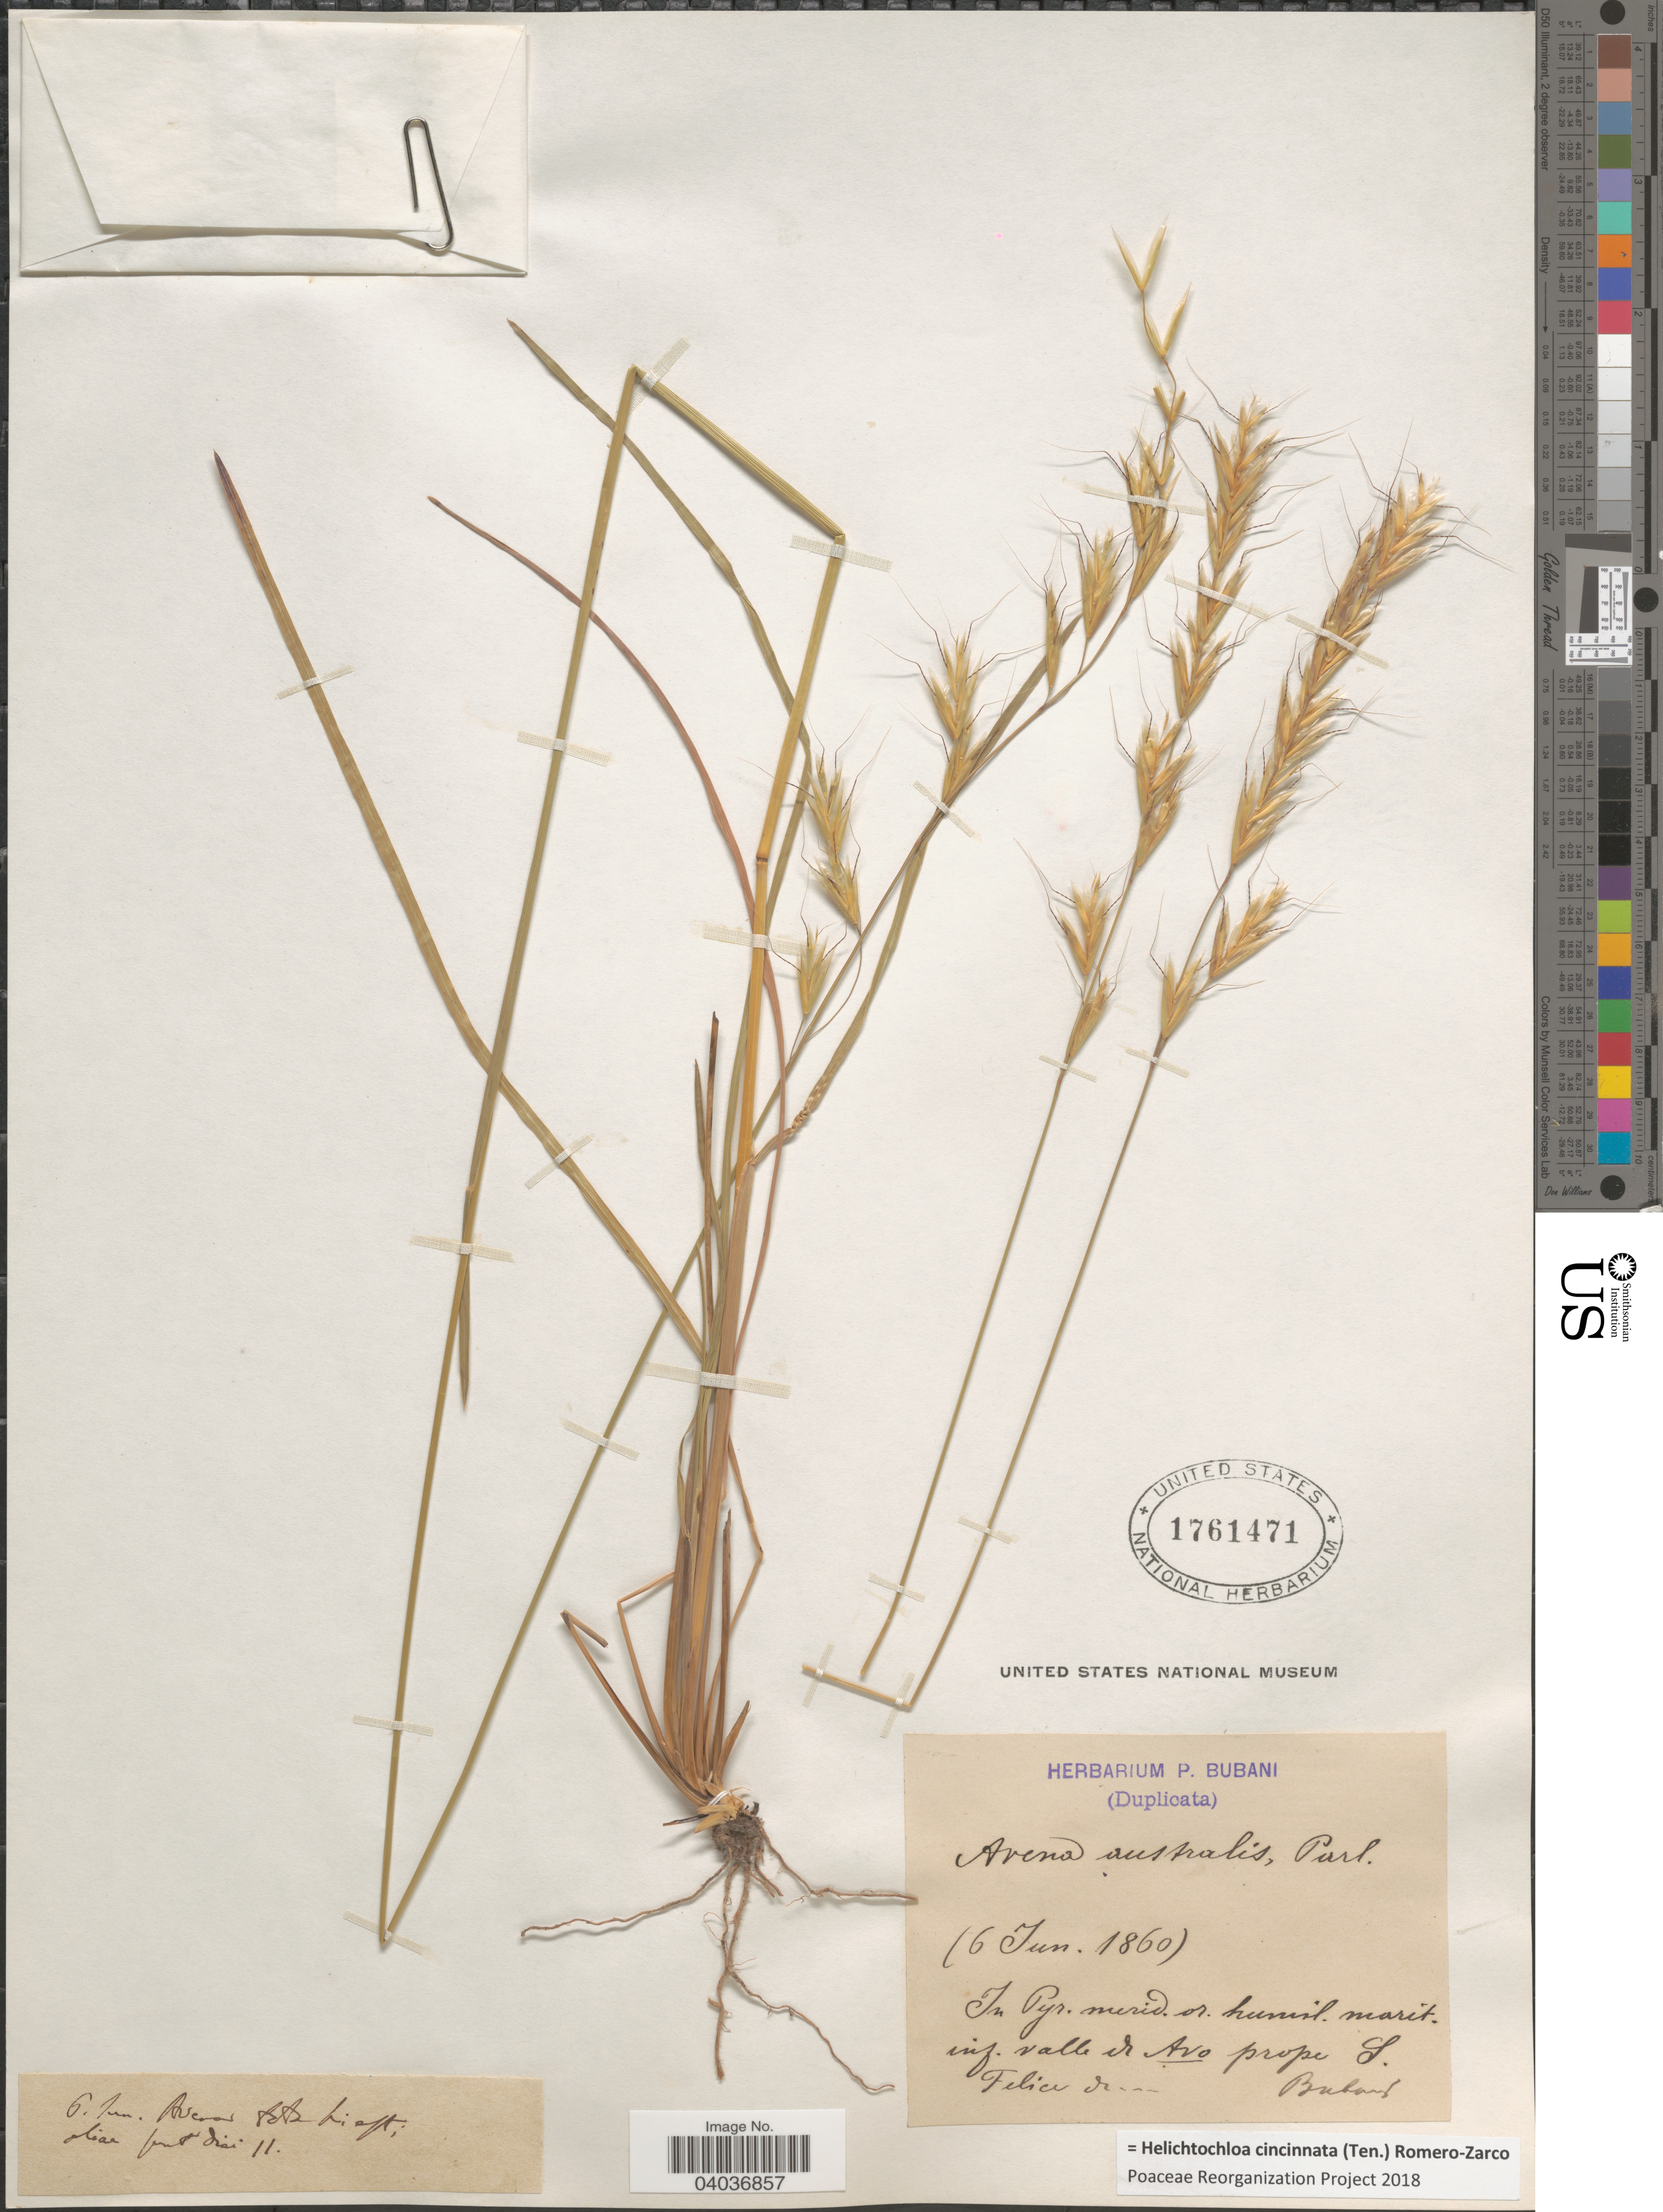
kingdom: Plantae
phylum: Tracheophyta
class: Liliopsida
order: Poales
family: Poaceae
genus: Helictochloa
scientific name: Helictochloa cincinnata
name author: (Ten.) Romero-Zarco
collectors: P. Bubani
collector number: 11?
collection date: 1860-06-06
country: Italy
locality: In Pyr. merid. or. humil. marit. inf. valle de Avo prope S. Felicie.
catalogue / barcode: US 1761471